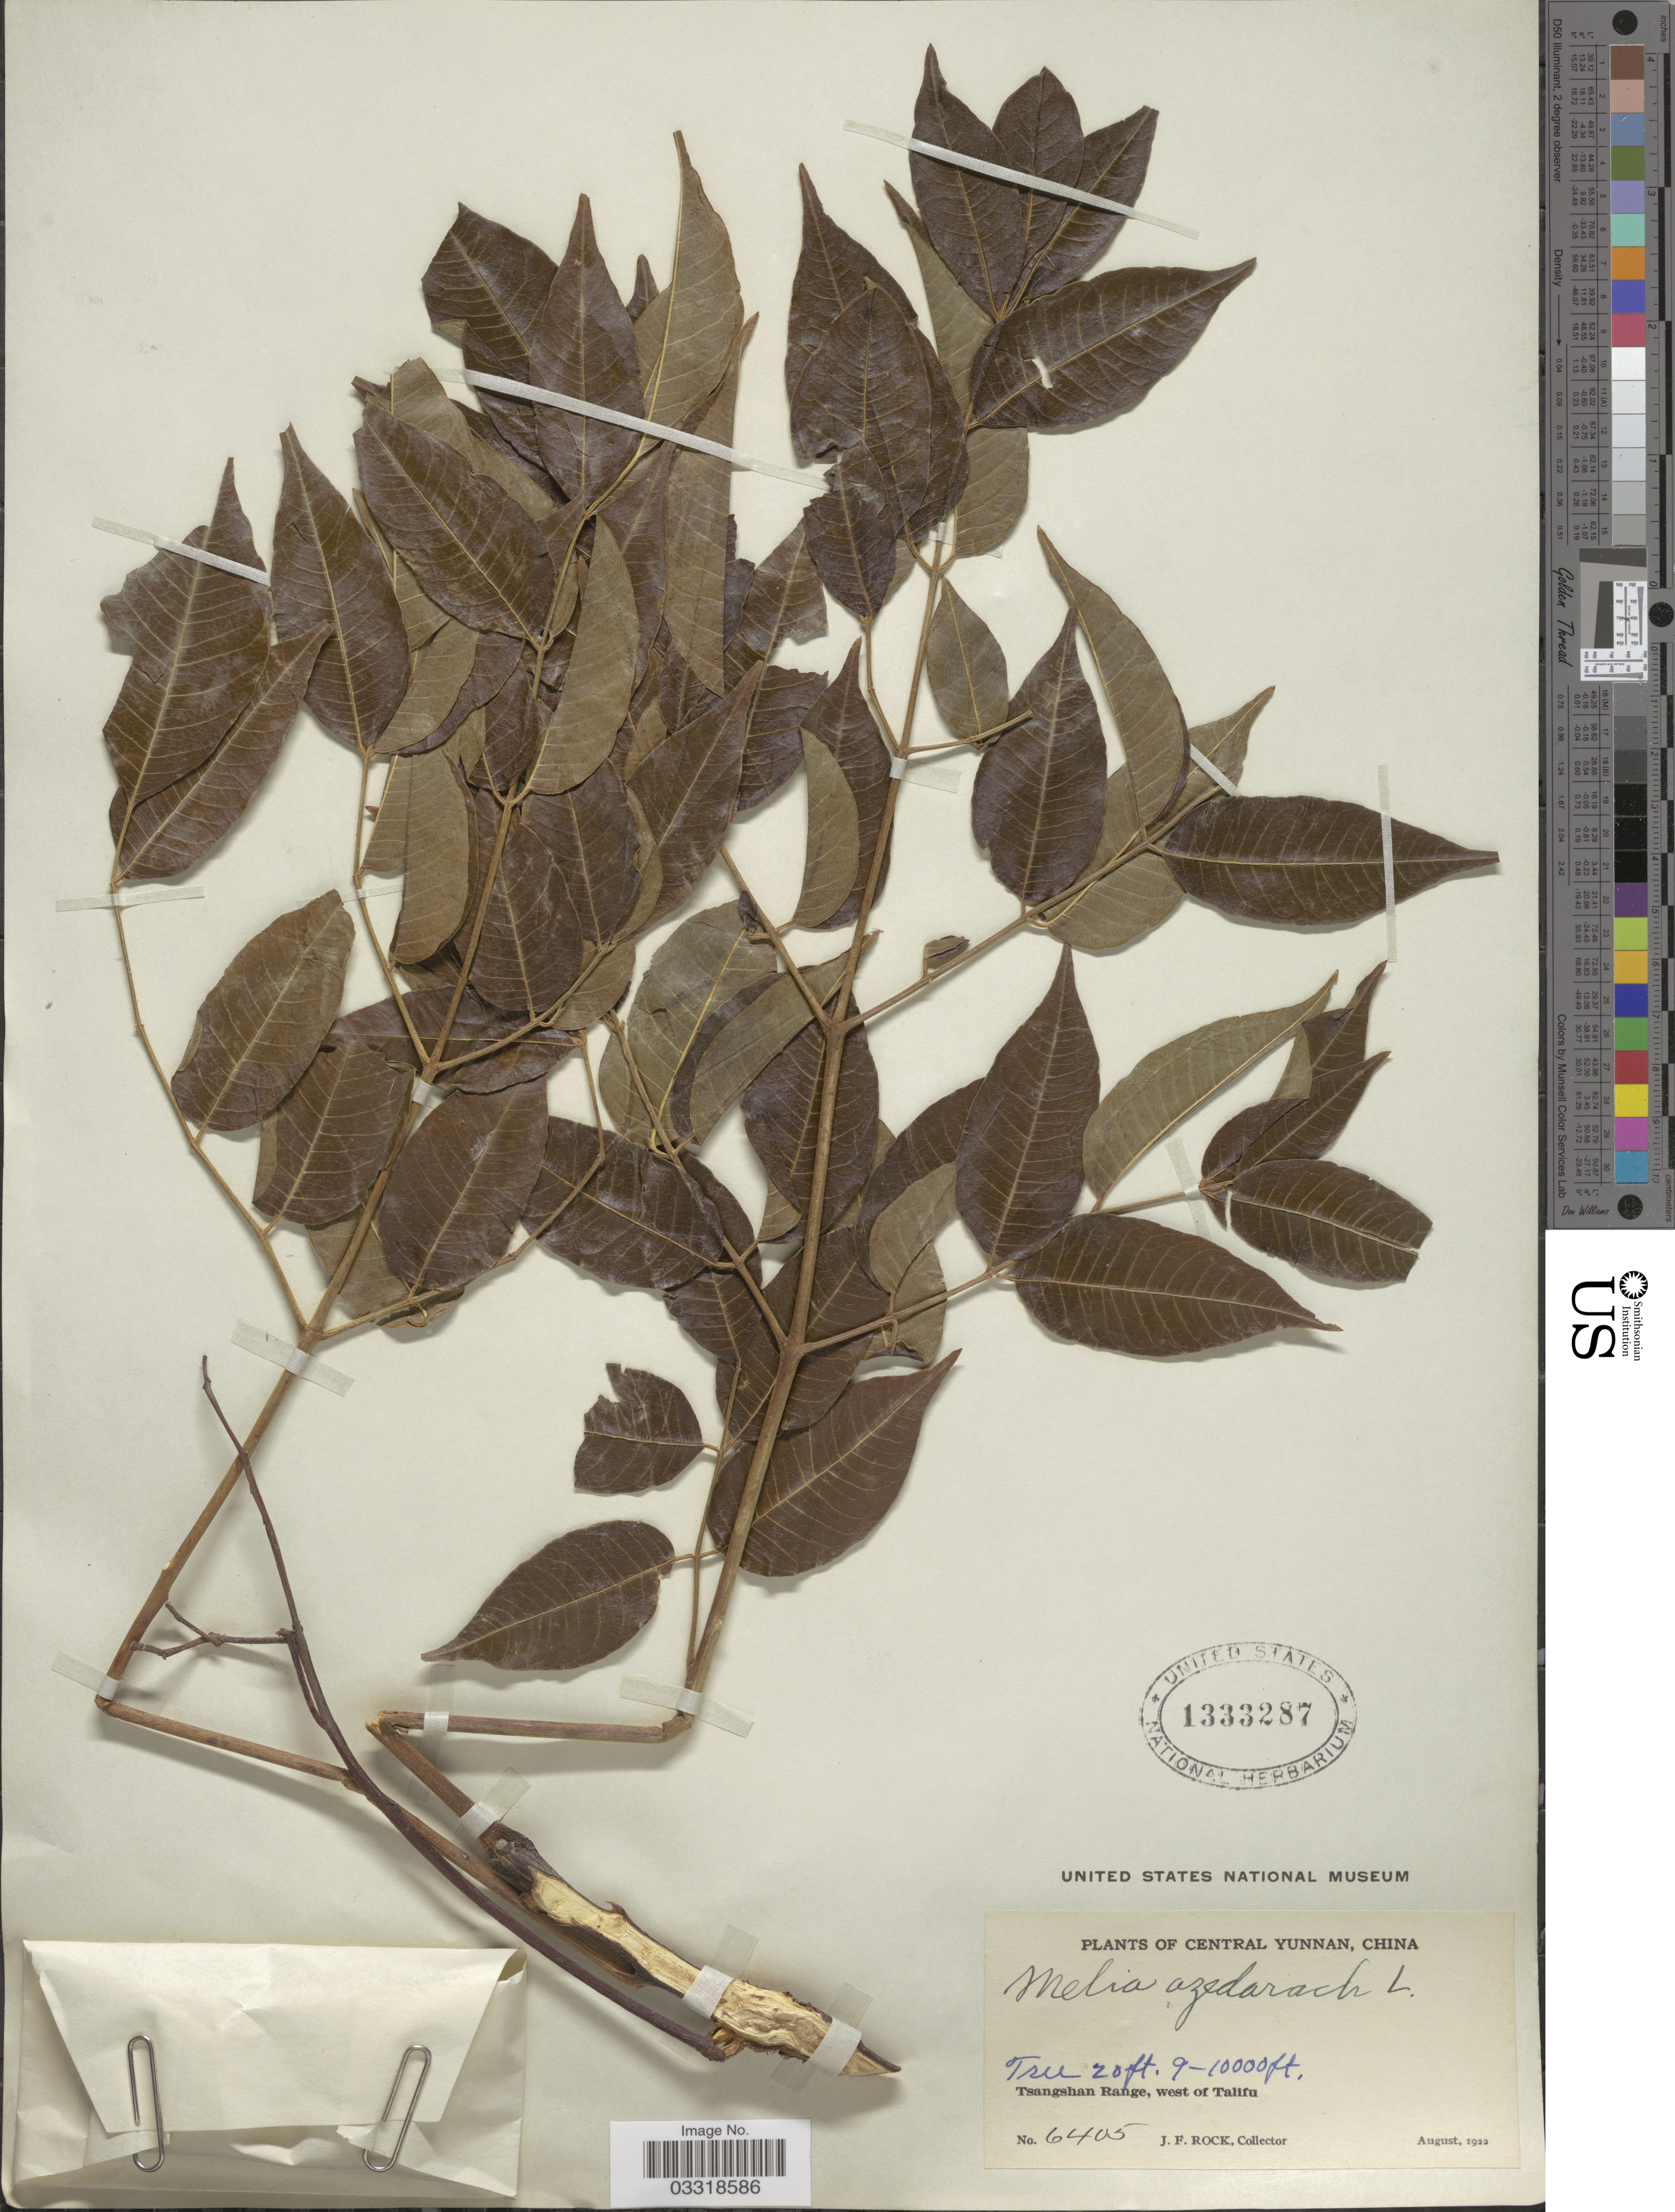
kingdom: Plantae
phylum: Tracheophyta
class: Magnoliopsida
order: Sapindales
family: Meliaceae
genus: Melia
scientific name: Melia azedarach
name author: L.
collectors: J. Rock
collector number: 6405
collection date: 1922-08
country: China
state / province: Yunnan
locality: Central Yunnan. Tsangshan Range, west of Talifu.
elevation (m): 2743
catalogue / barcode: US 1333287